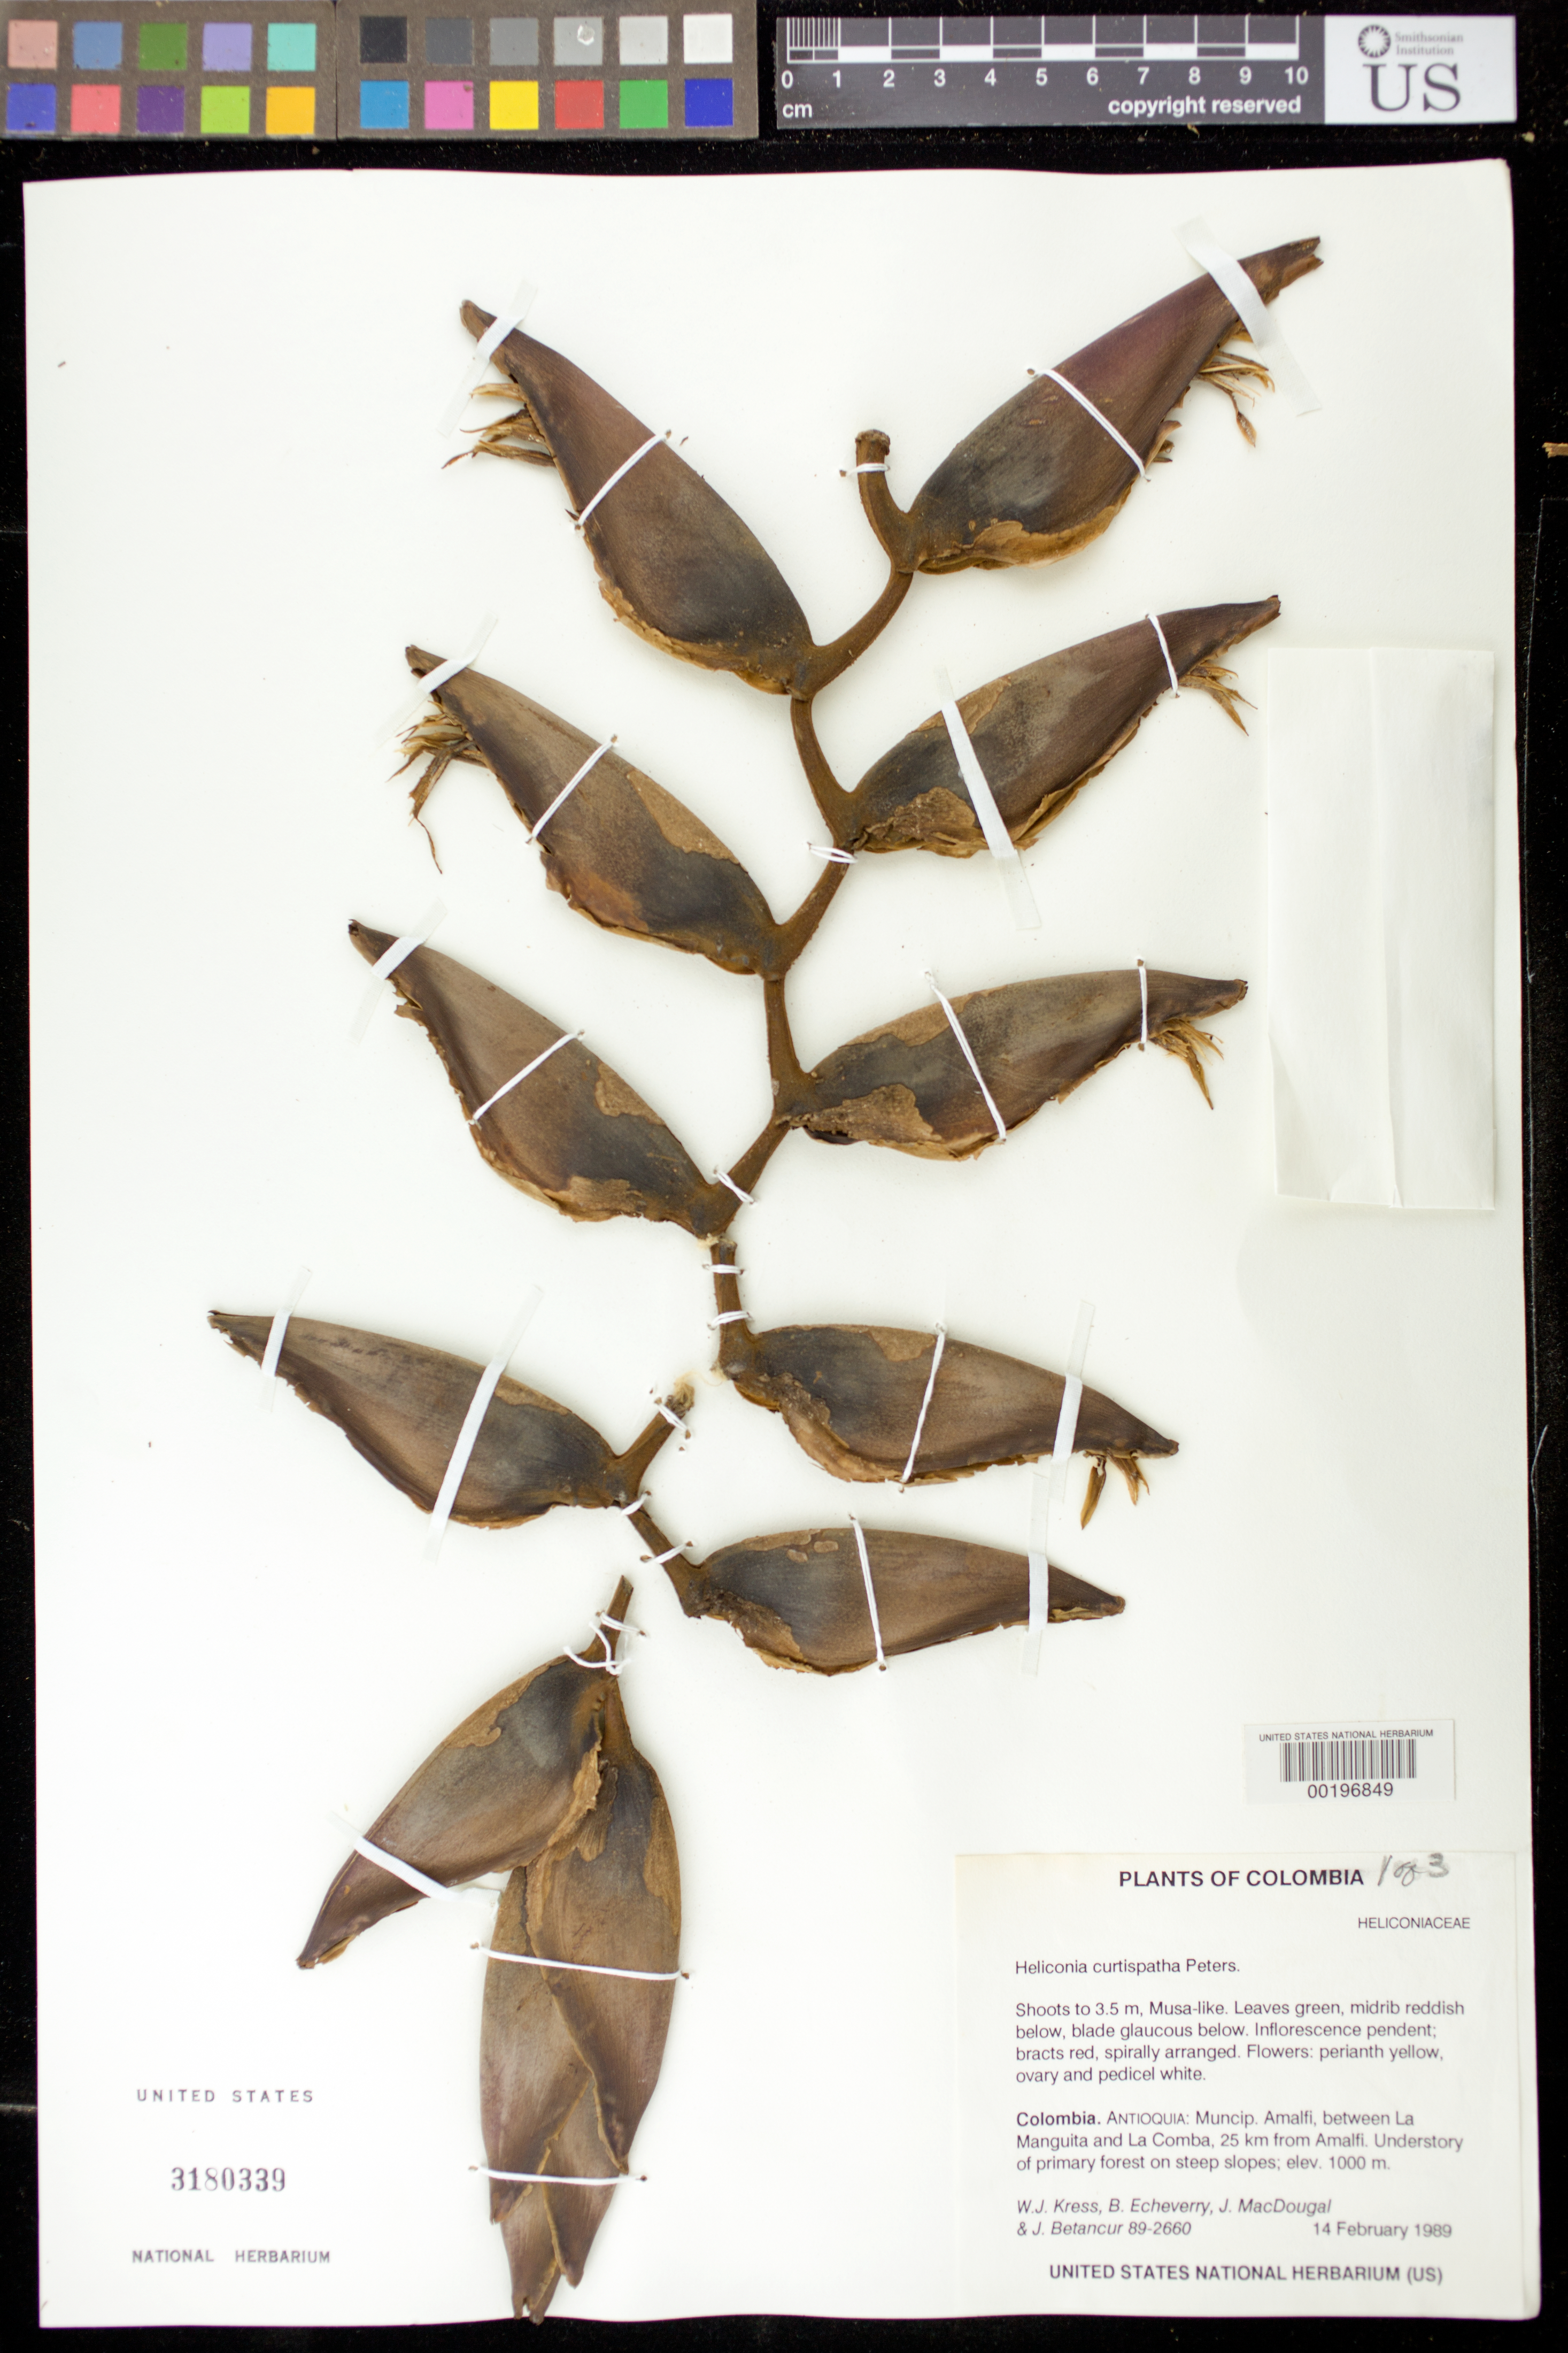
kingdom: Plantae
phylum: Tracheophyta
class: Liliopsida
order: Zingiberales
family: Heliconiaceae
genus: Heliconia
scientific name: Heliconia curtispatha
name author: Petersen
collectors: W. J. Kress, B. Echeverry, J. M. MacDougal & J. C. Betancur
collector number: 89-2660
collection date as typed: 14 Feb 1989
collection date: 1989-02-14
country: Colombia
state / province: Antioquia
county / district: Amalfi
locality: Municp. Amalfi, between la Manguita and la Comba, 25 km from Amalfi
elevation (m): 1000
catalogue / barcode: US 3180339